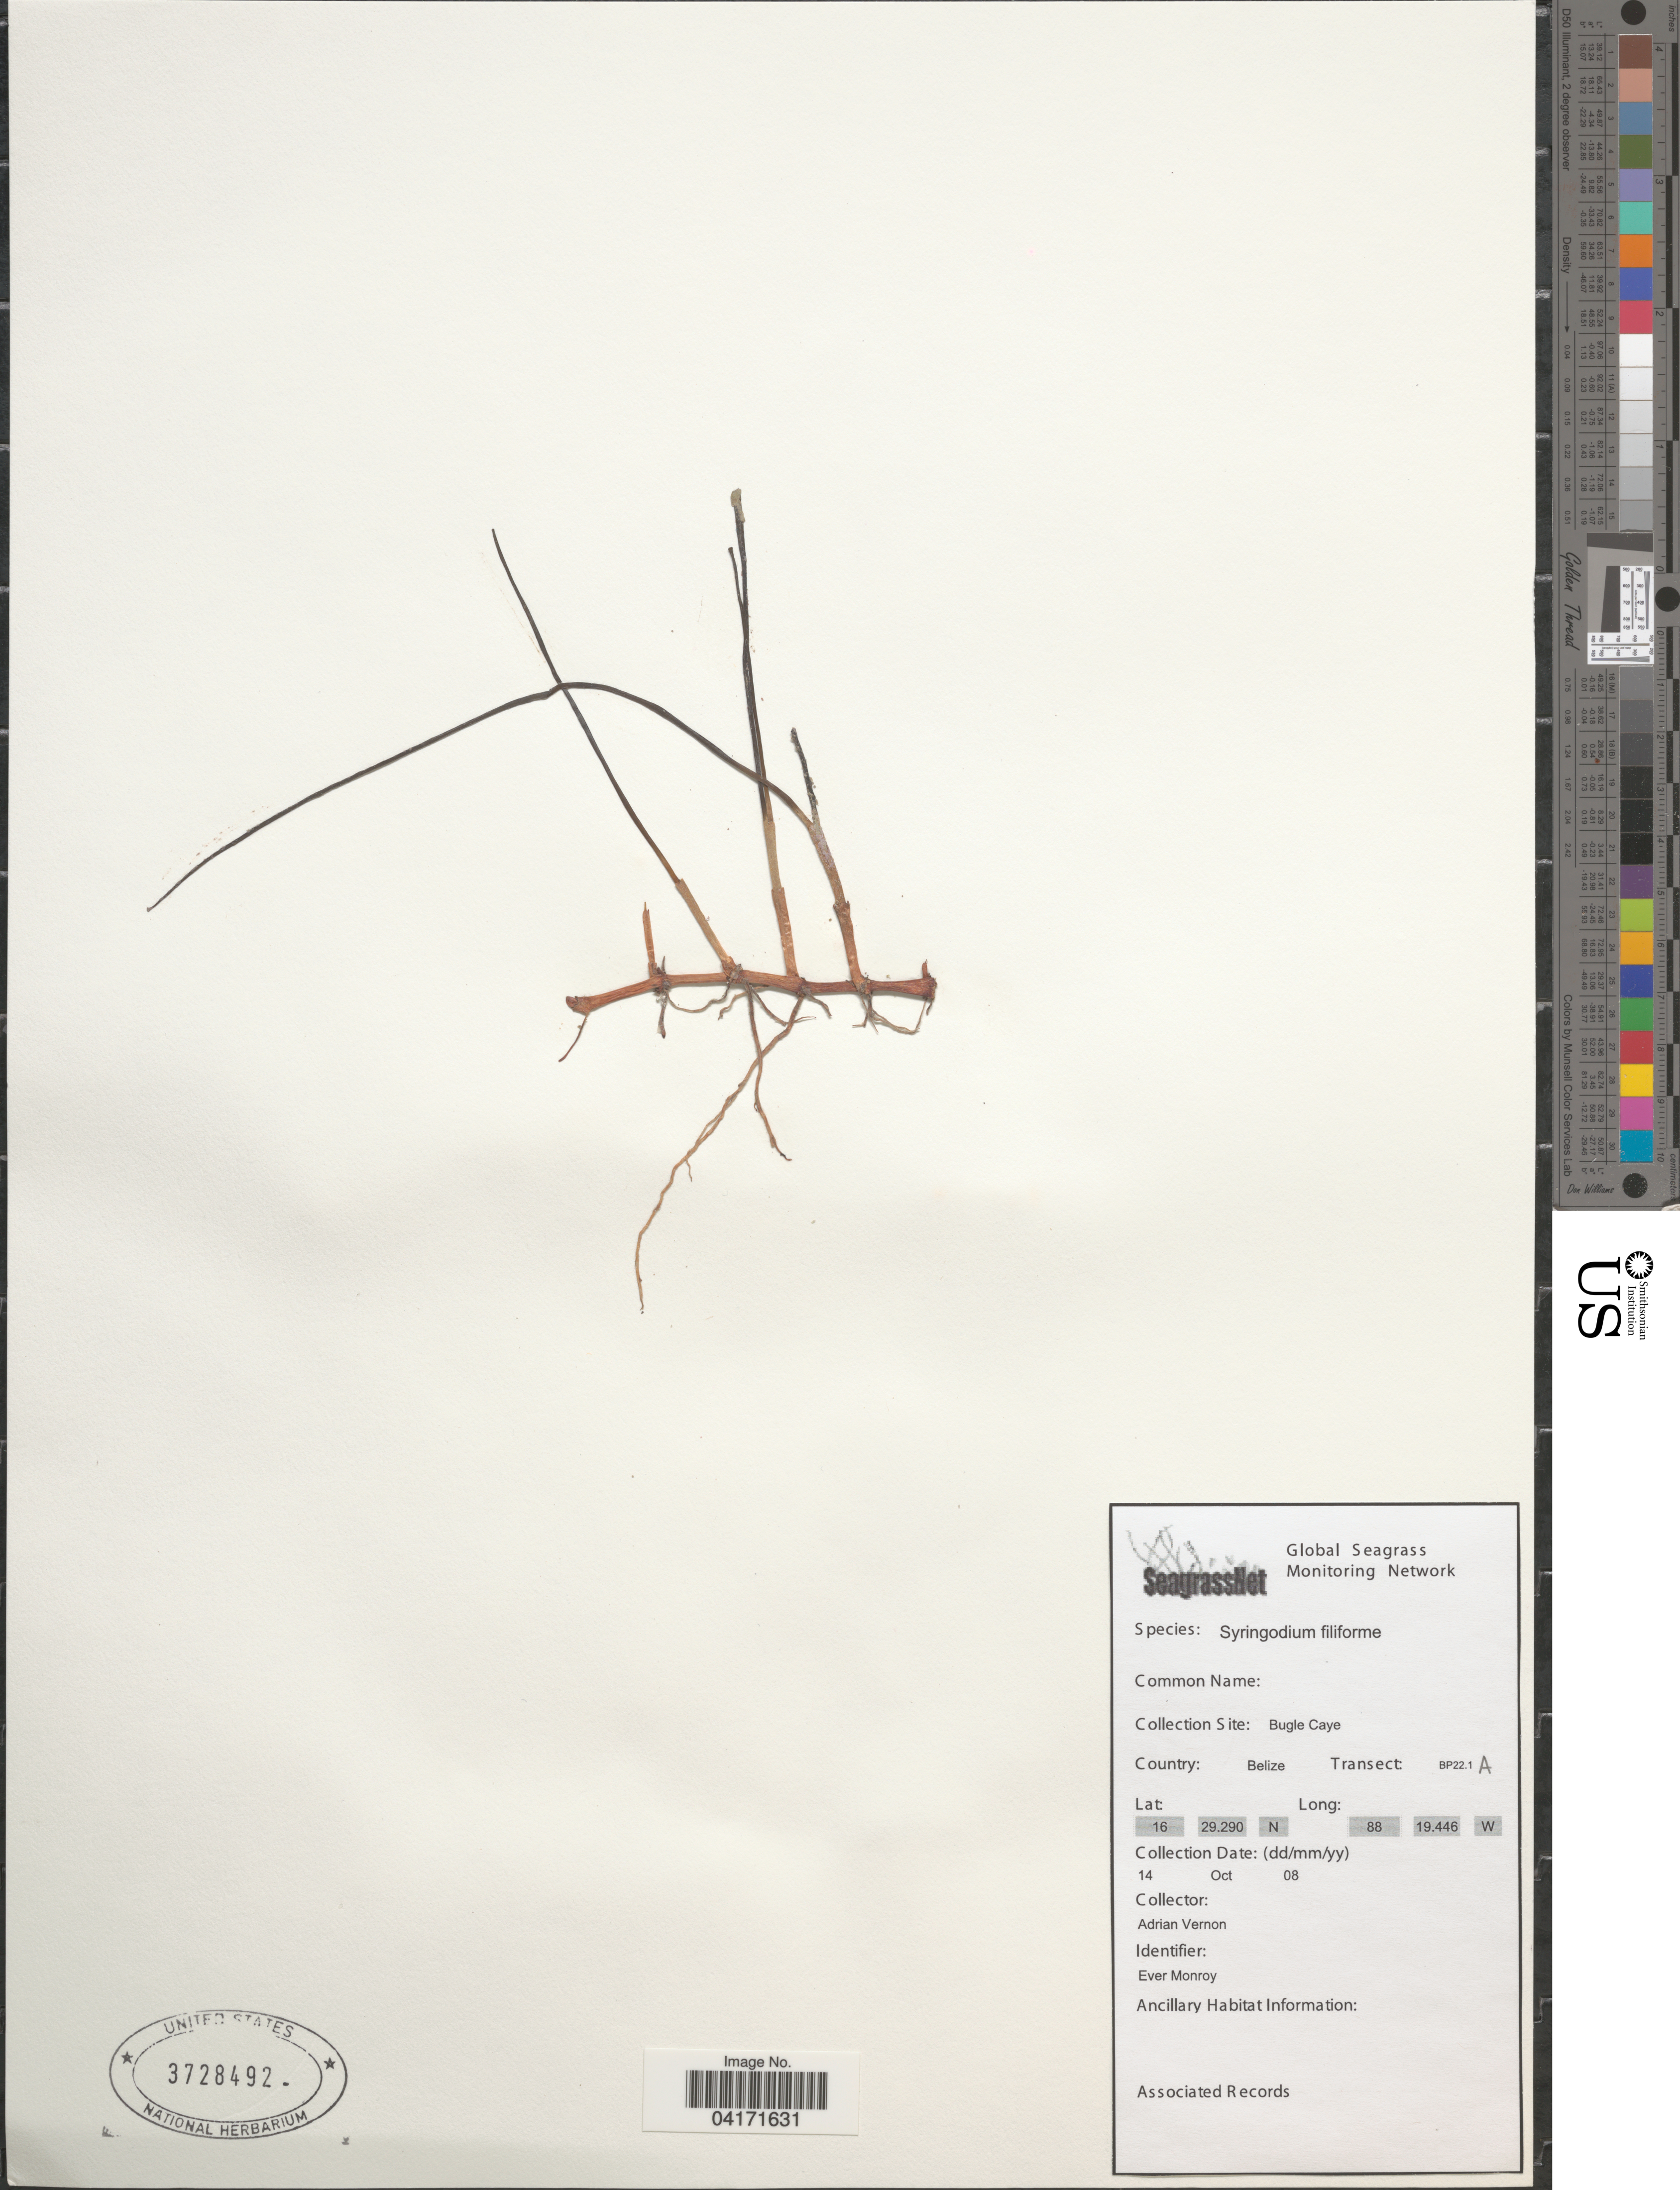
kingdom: Plantae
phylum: Tracheophyta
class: Liliopsida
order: Alismatales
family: Cymodoceaceae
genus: Syringodium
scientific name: Syringodium filiforme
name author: Kütz.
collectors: A. Vernon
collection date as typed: Transcribed d/m/y: 14/10/8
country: Belize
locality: Bugle Caye. Transect: BP22.1 A.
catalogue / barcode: US 3728492